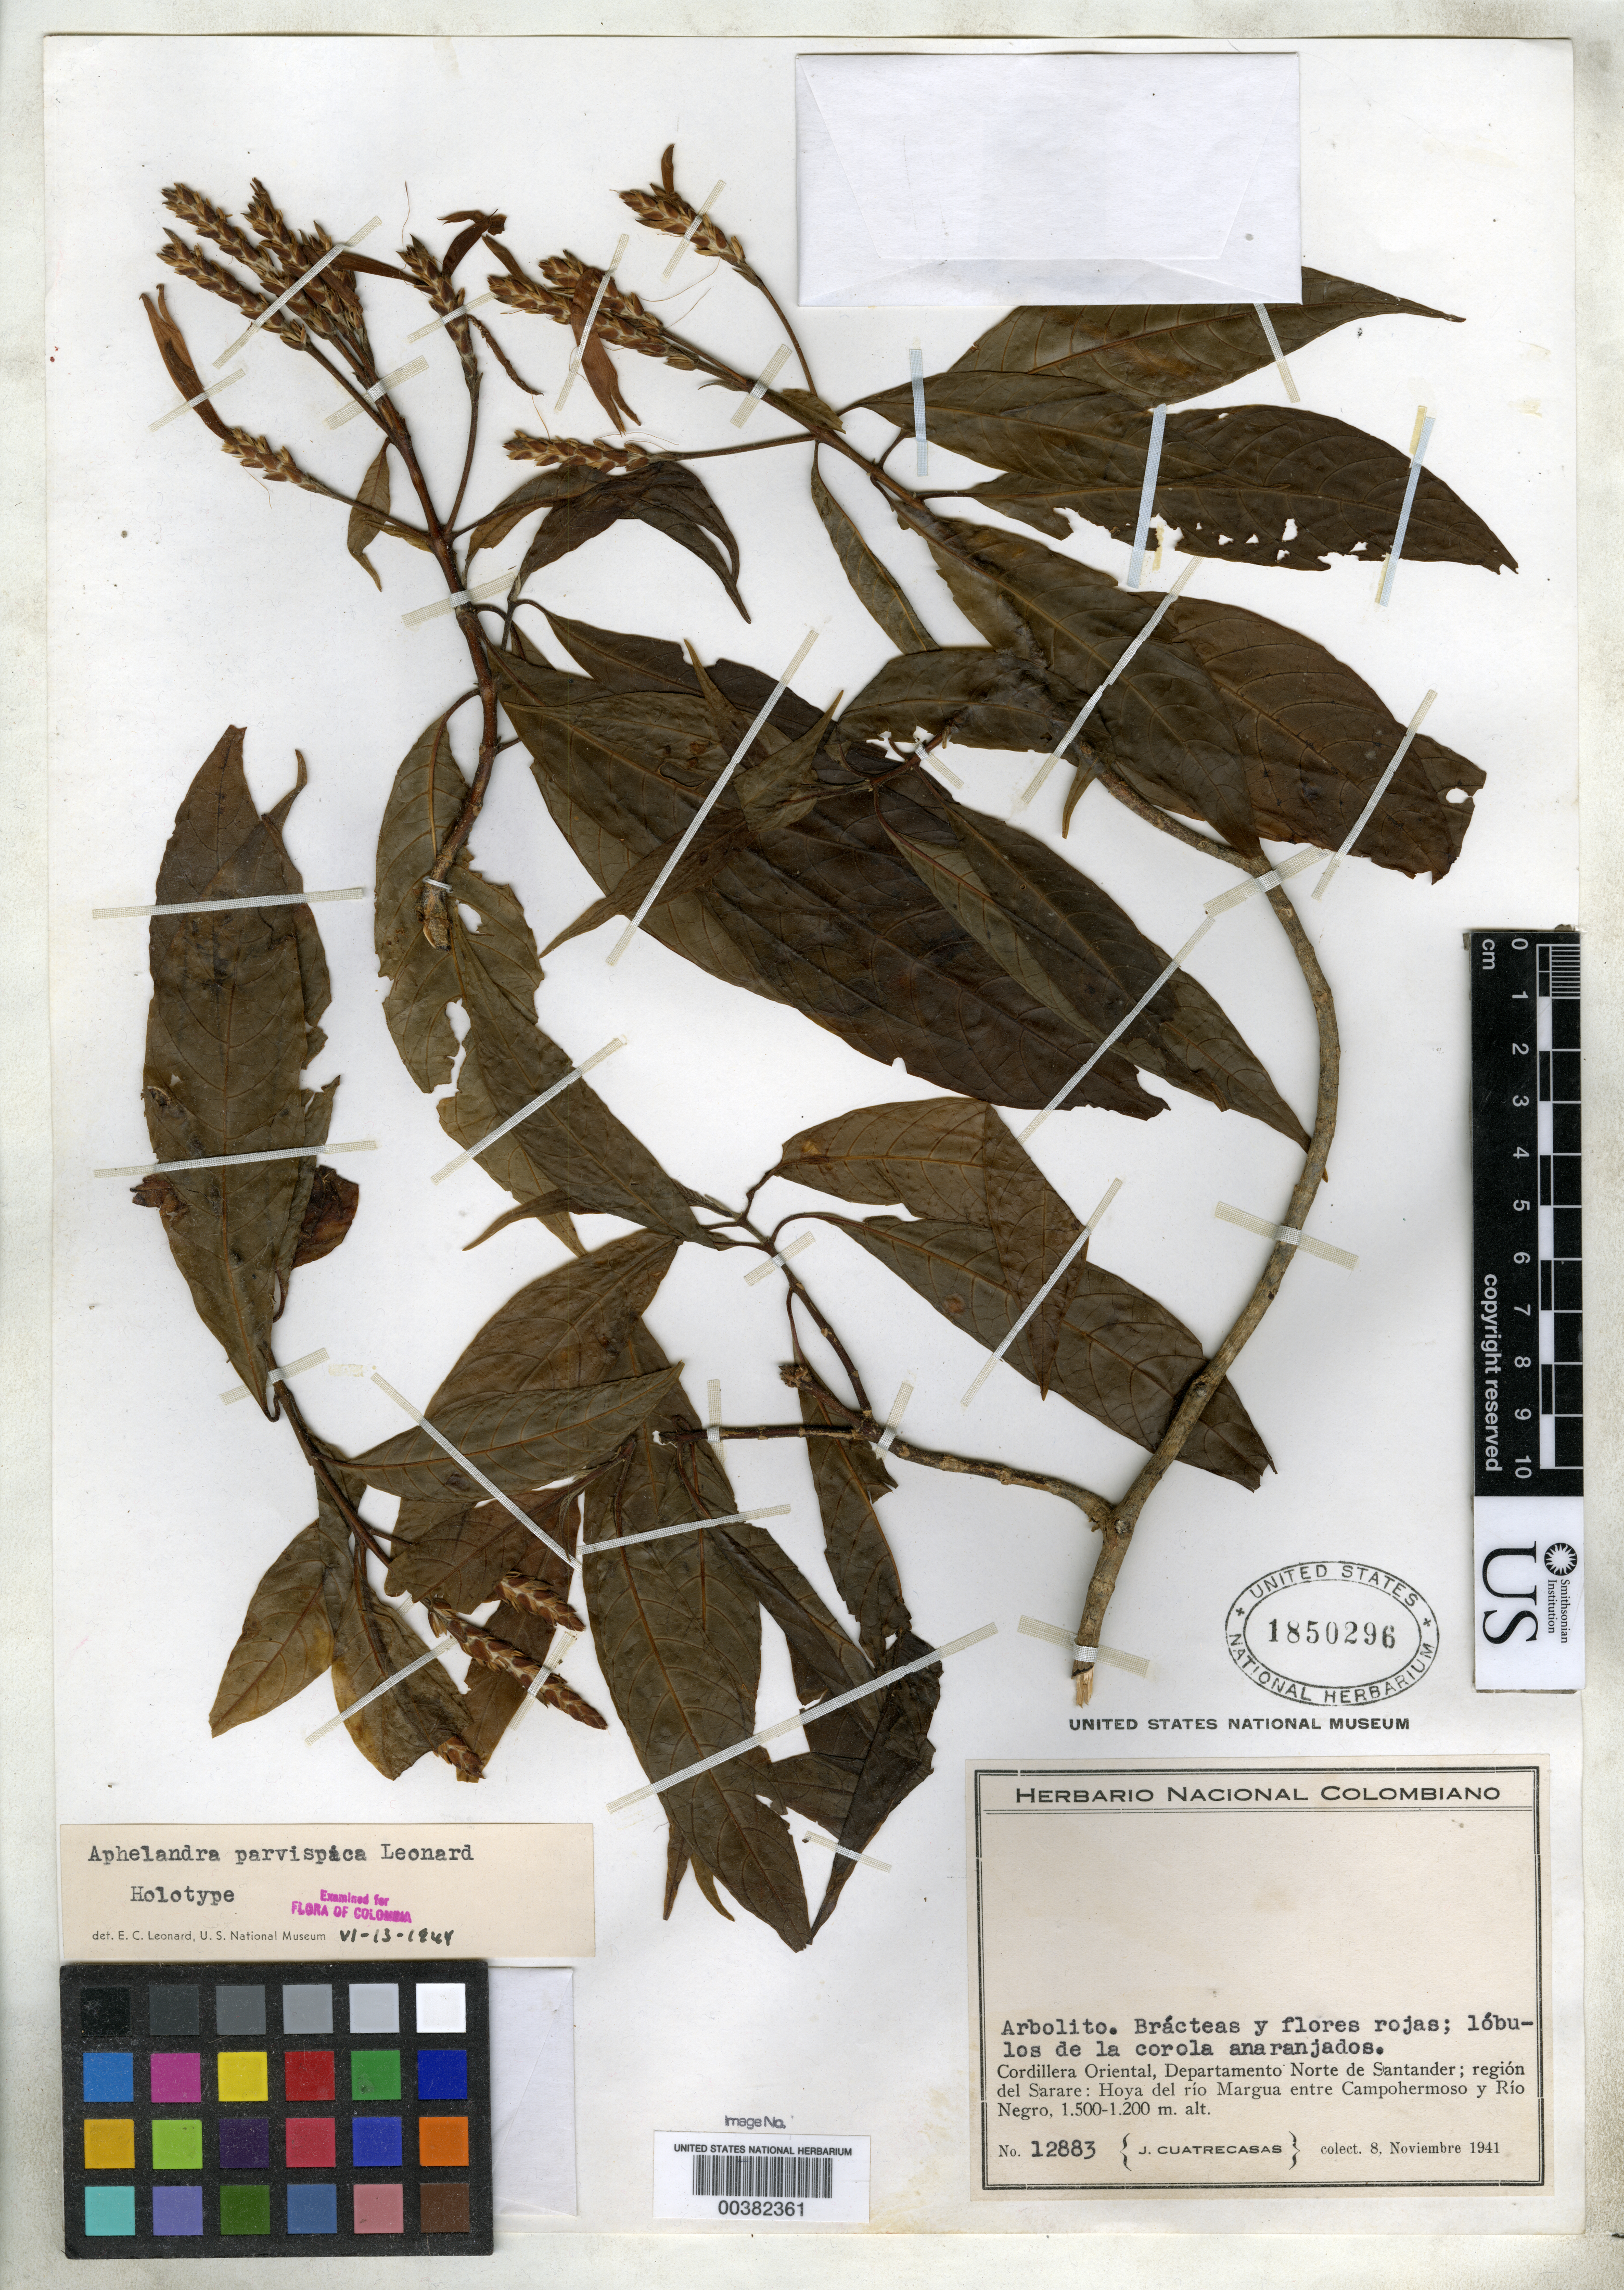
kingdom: Plantae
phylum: Tracheophyta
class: Magnoliopsida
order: Lamiales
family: Acanthaceae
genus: Aphelandra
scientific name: Aphelandra parvispica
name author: Leonard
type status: Holotype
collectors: J. Cuatrecasas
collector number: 12883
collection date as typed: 08 Nov 1941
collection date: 1941-11-08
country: Colombia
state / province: Norte de Santander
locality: Between Campo Hermoso and Rio Negro, Rio Margua.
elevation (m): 1200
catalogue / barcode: US 1850296